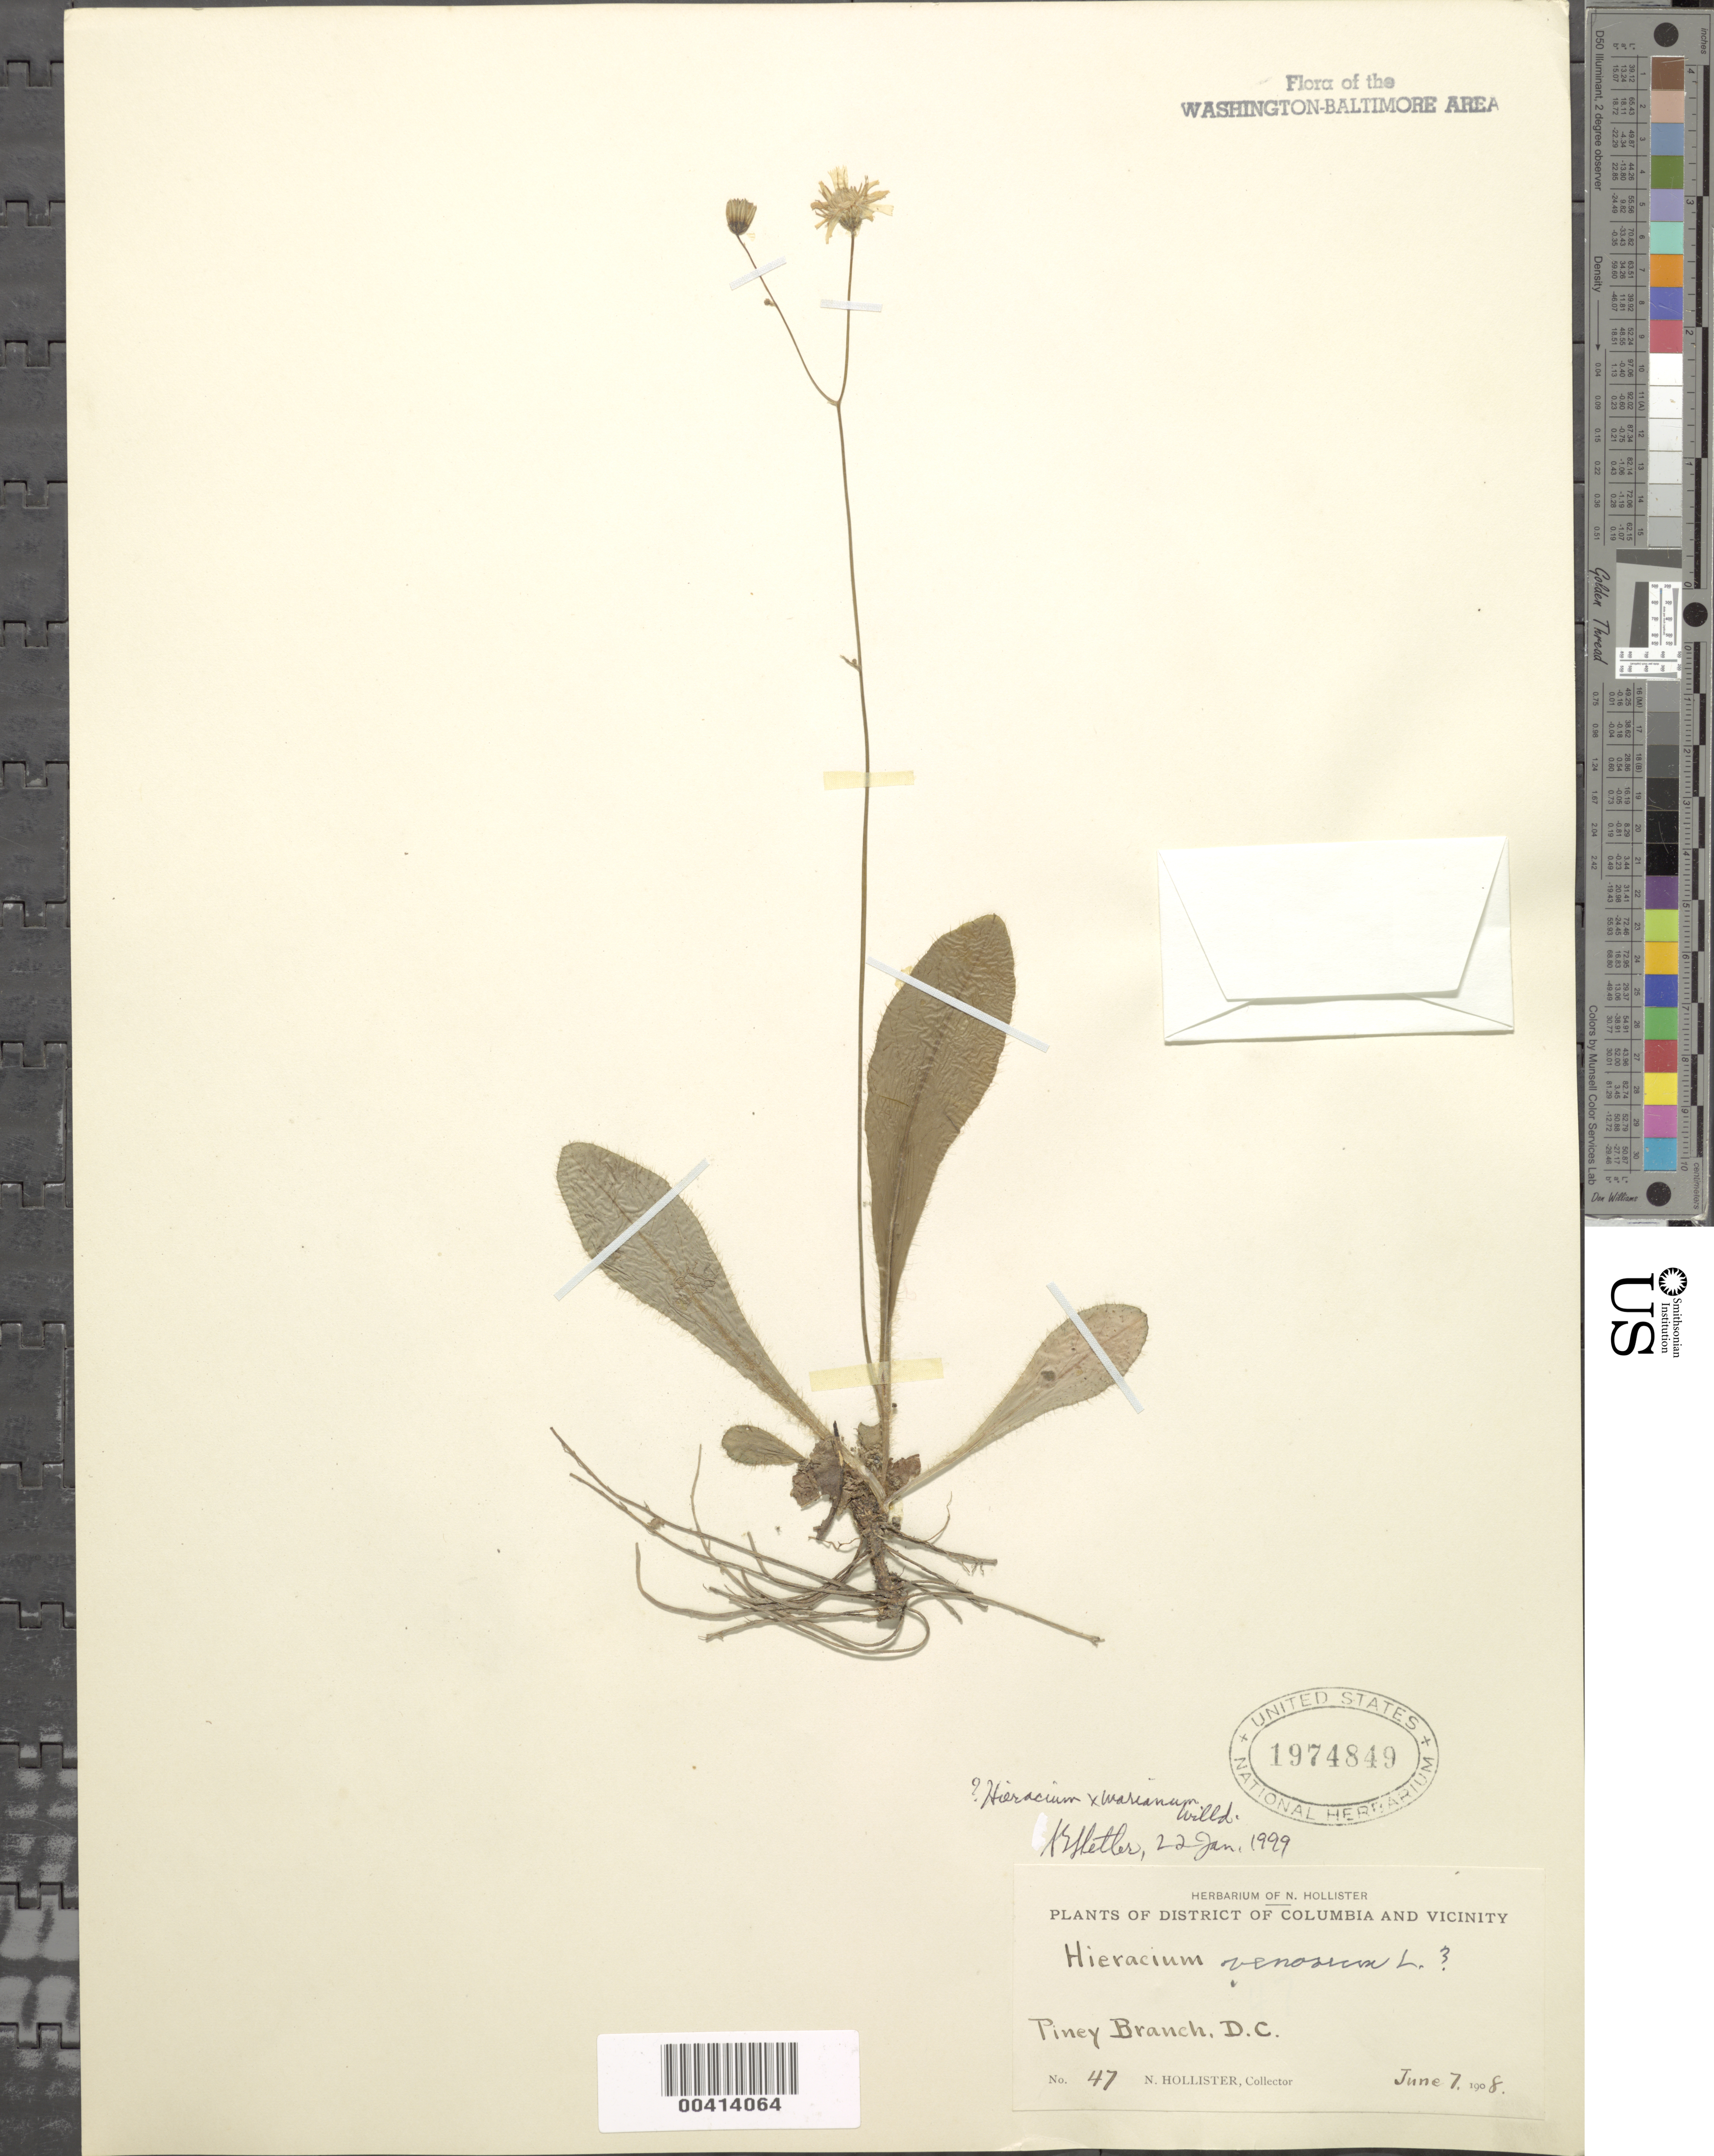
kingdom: Plantae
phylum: Tracheophyta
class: Magnoliopsida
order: Asterales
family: Asteraceae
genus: Hieracium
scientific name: Hieracium x marianum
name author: Willd.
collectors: N. Hollister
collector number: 47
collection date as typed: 07 Jun 1908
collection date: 1908-06-07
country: United States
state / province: District of Columbia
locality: Piney Branch Rock Creek Park & vicinity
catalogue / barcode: US 1974849